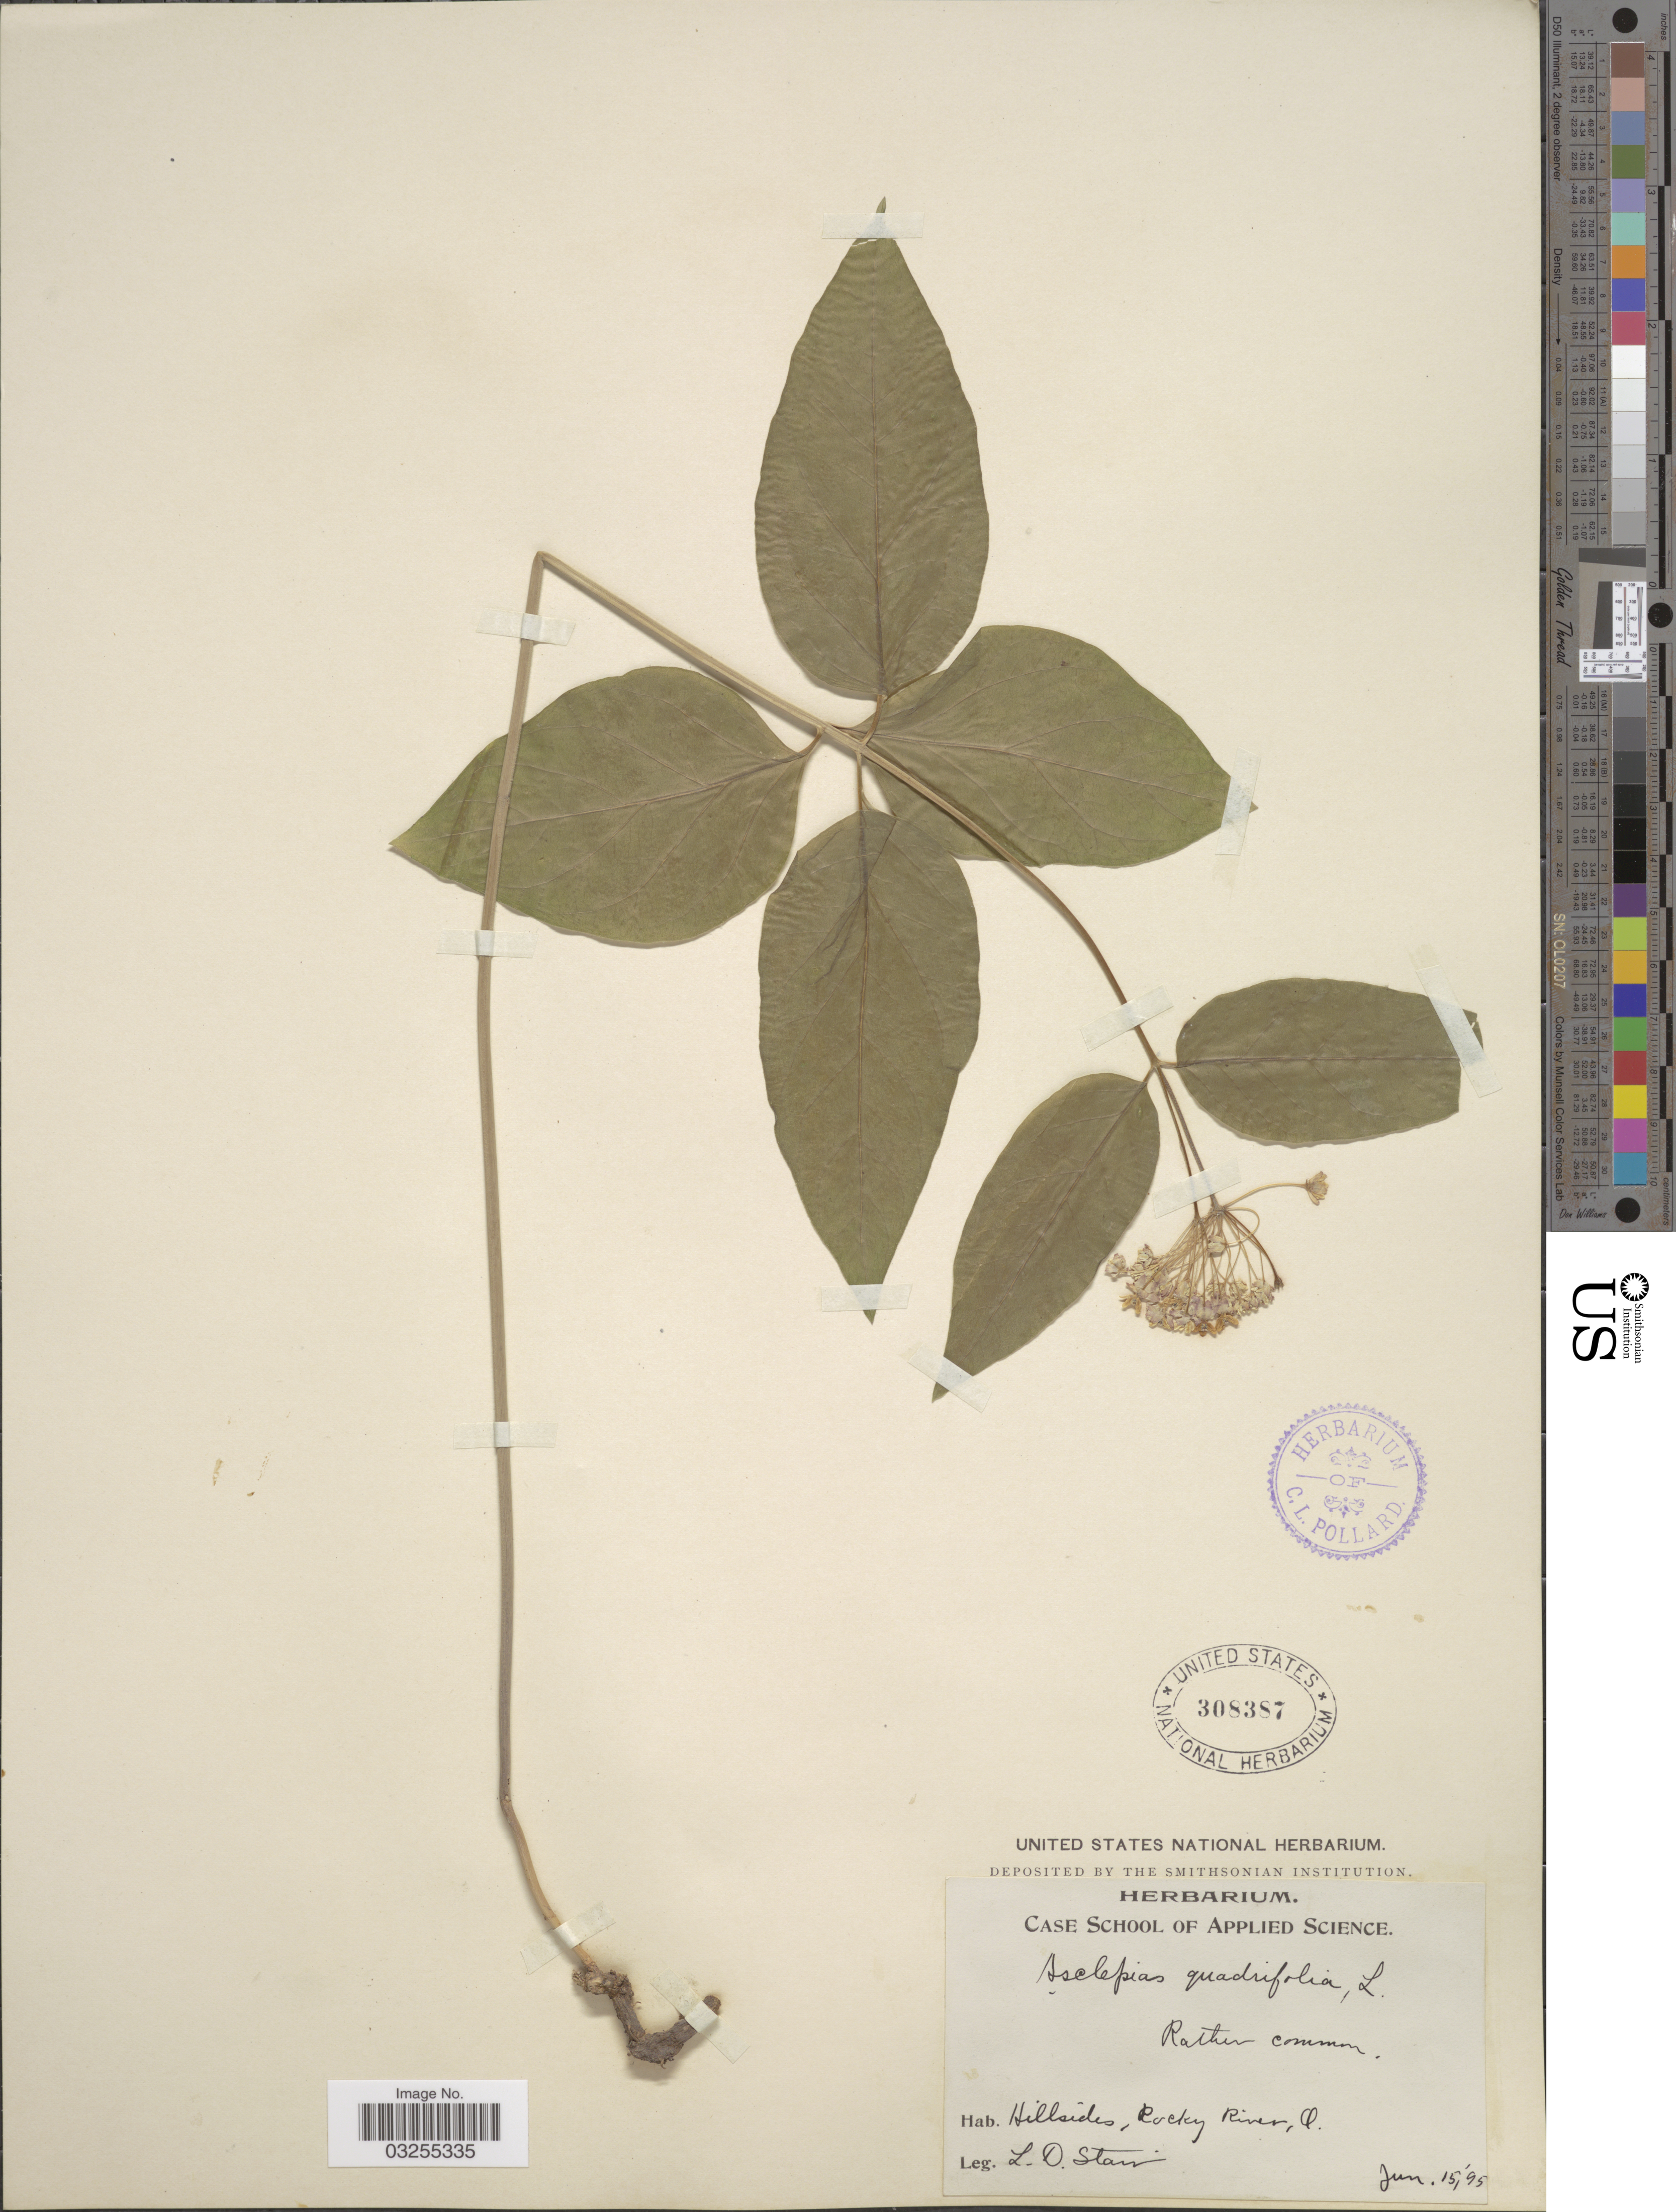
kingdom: Plantae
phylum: Tracheophyta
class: Magnoliopsida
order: Gentianales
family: Apocynaceae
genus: Asclepias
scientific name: Asclepias quadrifolia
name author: Jacq.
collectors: L. Stair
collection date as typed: Transcribed d/m/y: 15/6/95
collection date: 1895-06-15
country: United States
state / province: Ohio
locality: Hillsides, Rocky River, O.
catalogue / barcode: US 308387